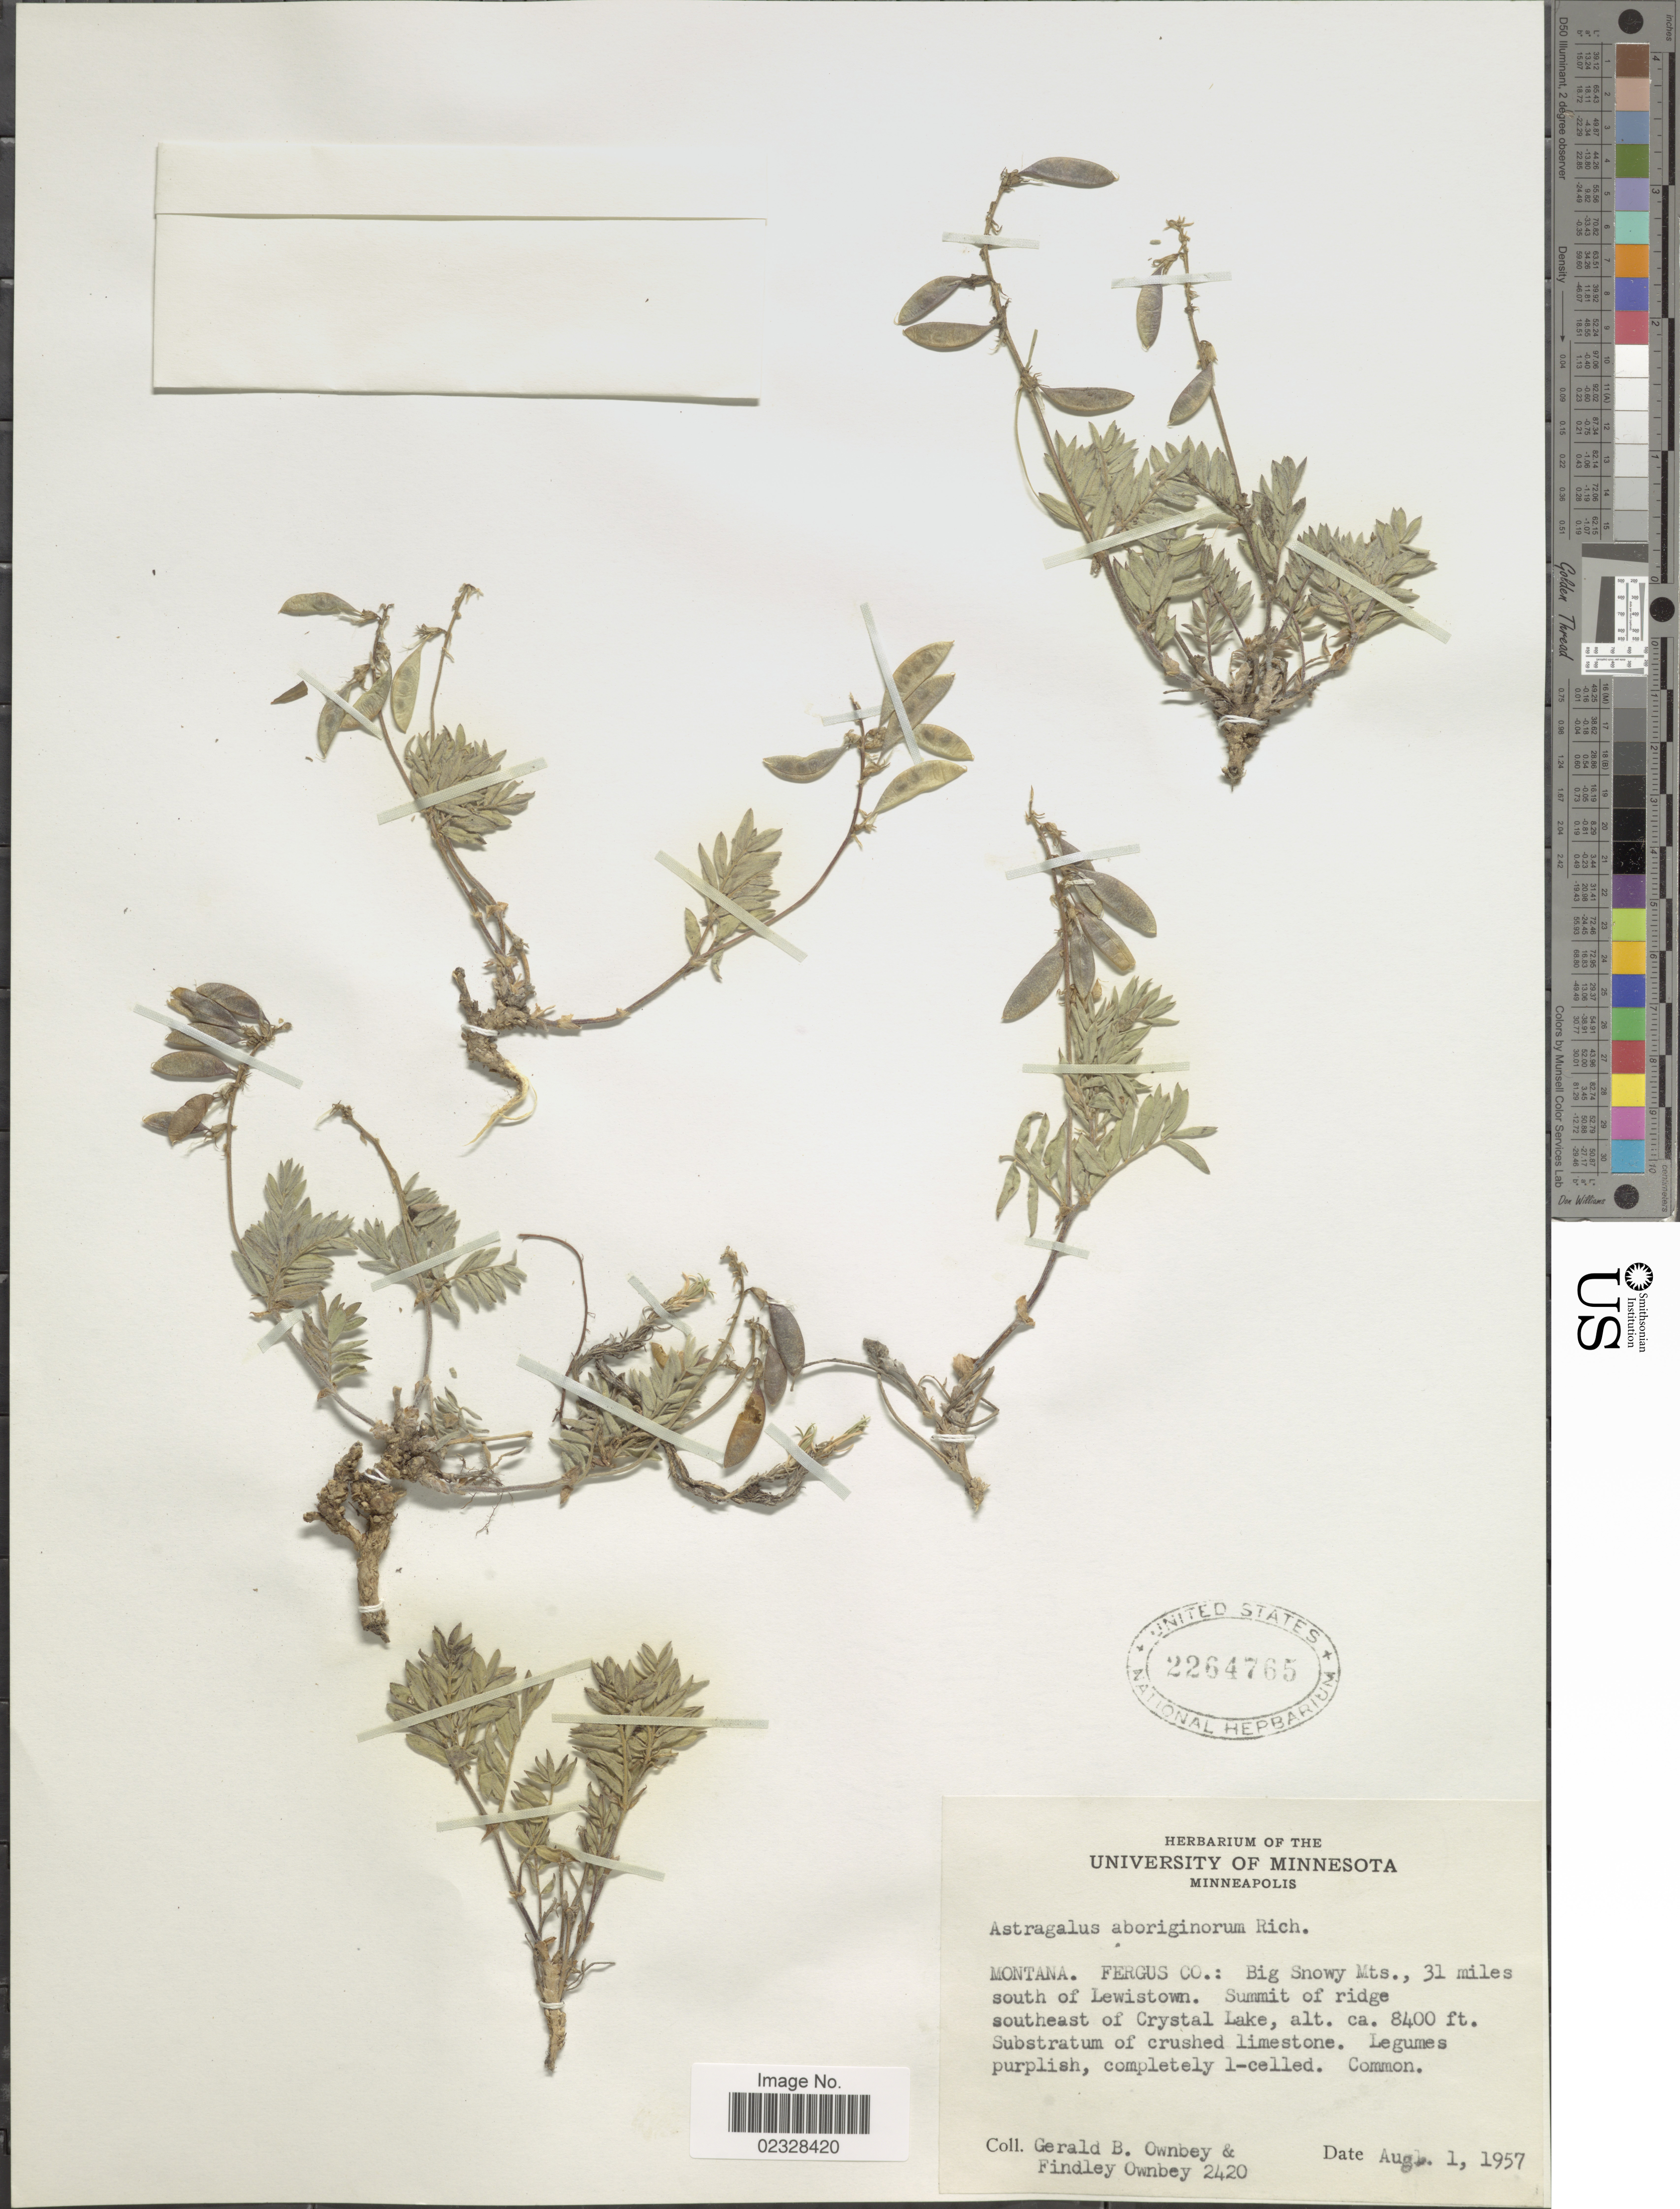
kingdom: Plantae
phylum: Tracheophyta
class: Magnoliopsida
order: Fabales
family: Fabaceae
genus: Astragalus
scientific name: Astragalus aboriginum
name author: Richardson ex Spreng.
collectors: G. B. Ownbey & F. Ownbey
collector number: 2420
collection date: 1957-08-01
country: United States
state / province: Montana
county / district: Fergus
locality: Big Snowy Mts., 31 miles S of Lewistown, Summit of ridge SE of Crystal Lake.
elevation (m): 2560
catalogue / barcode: US 2264765